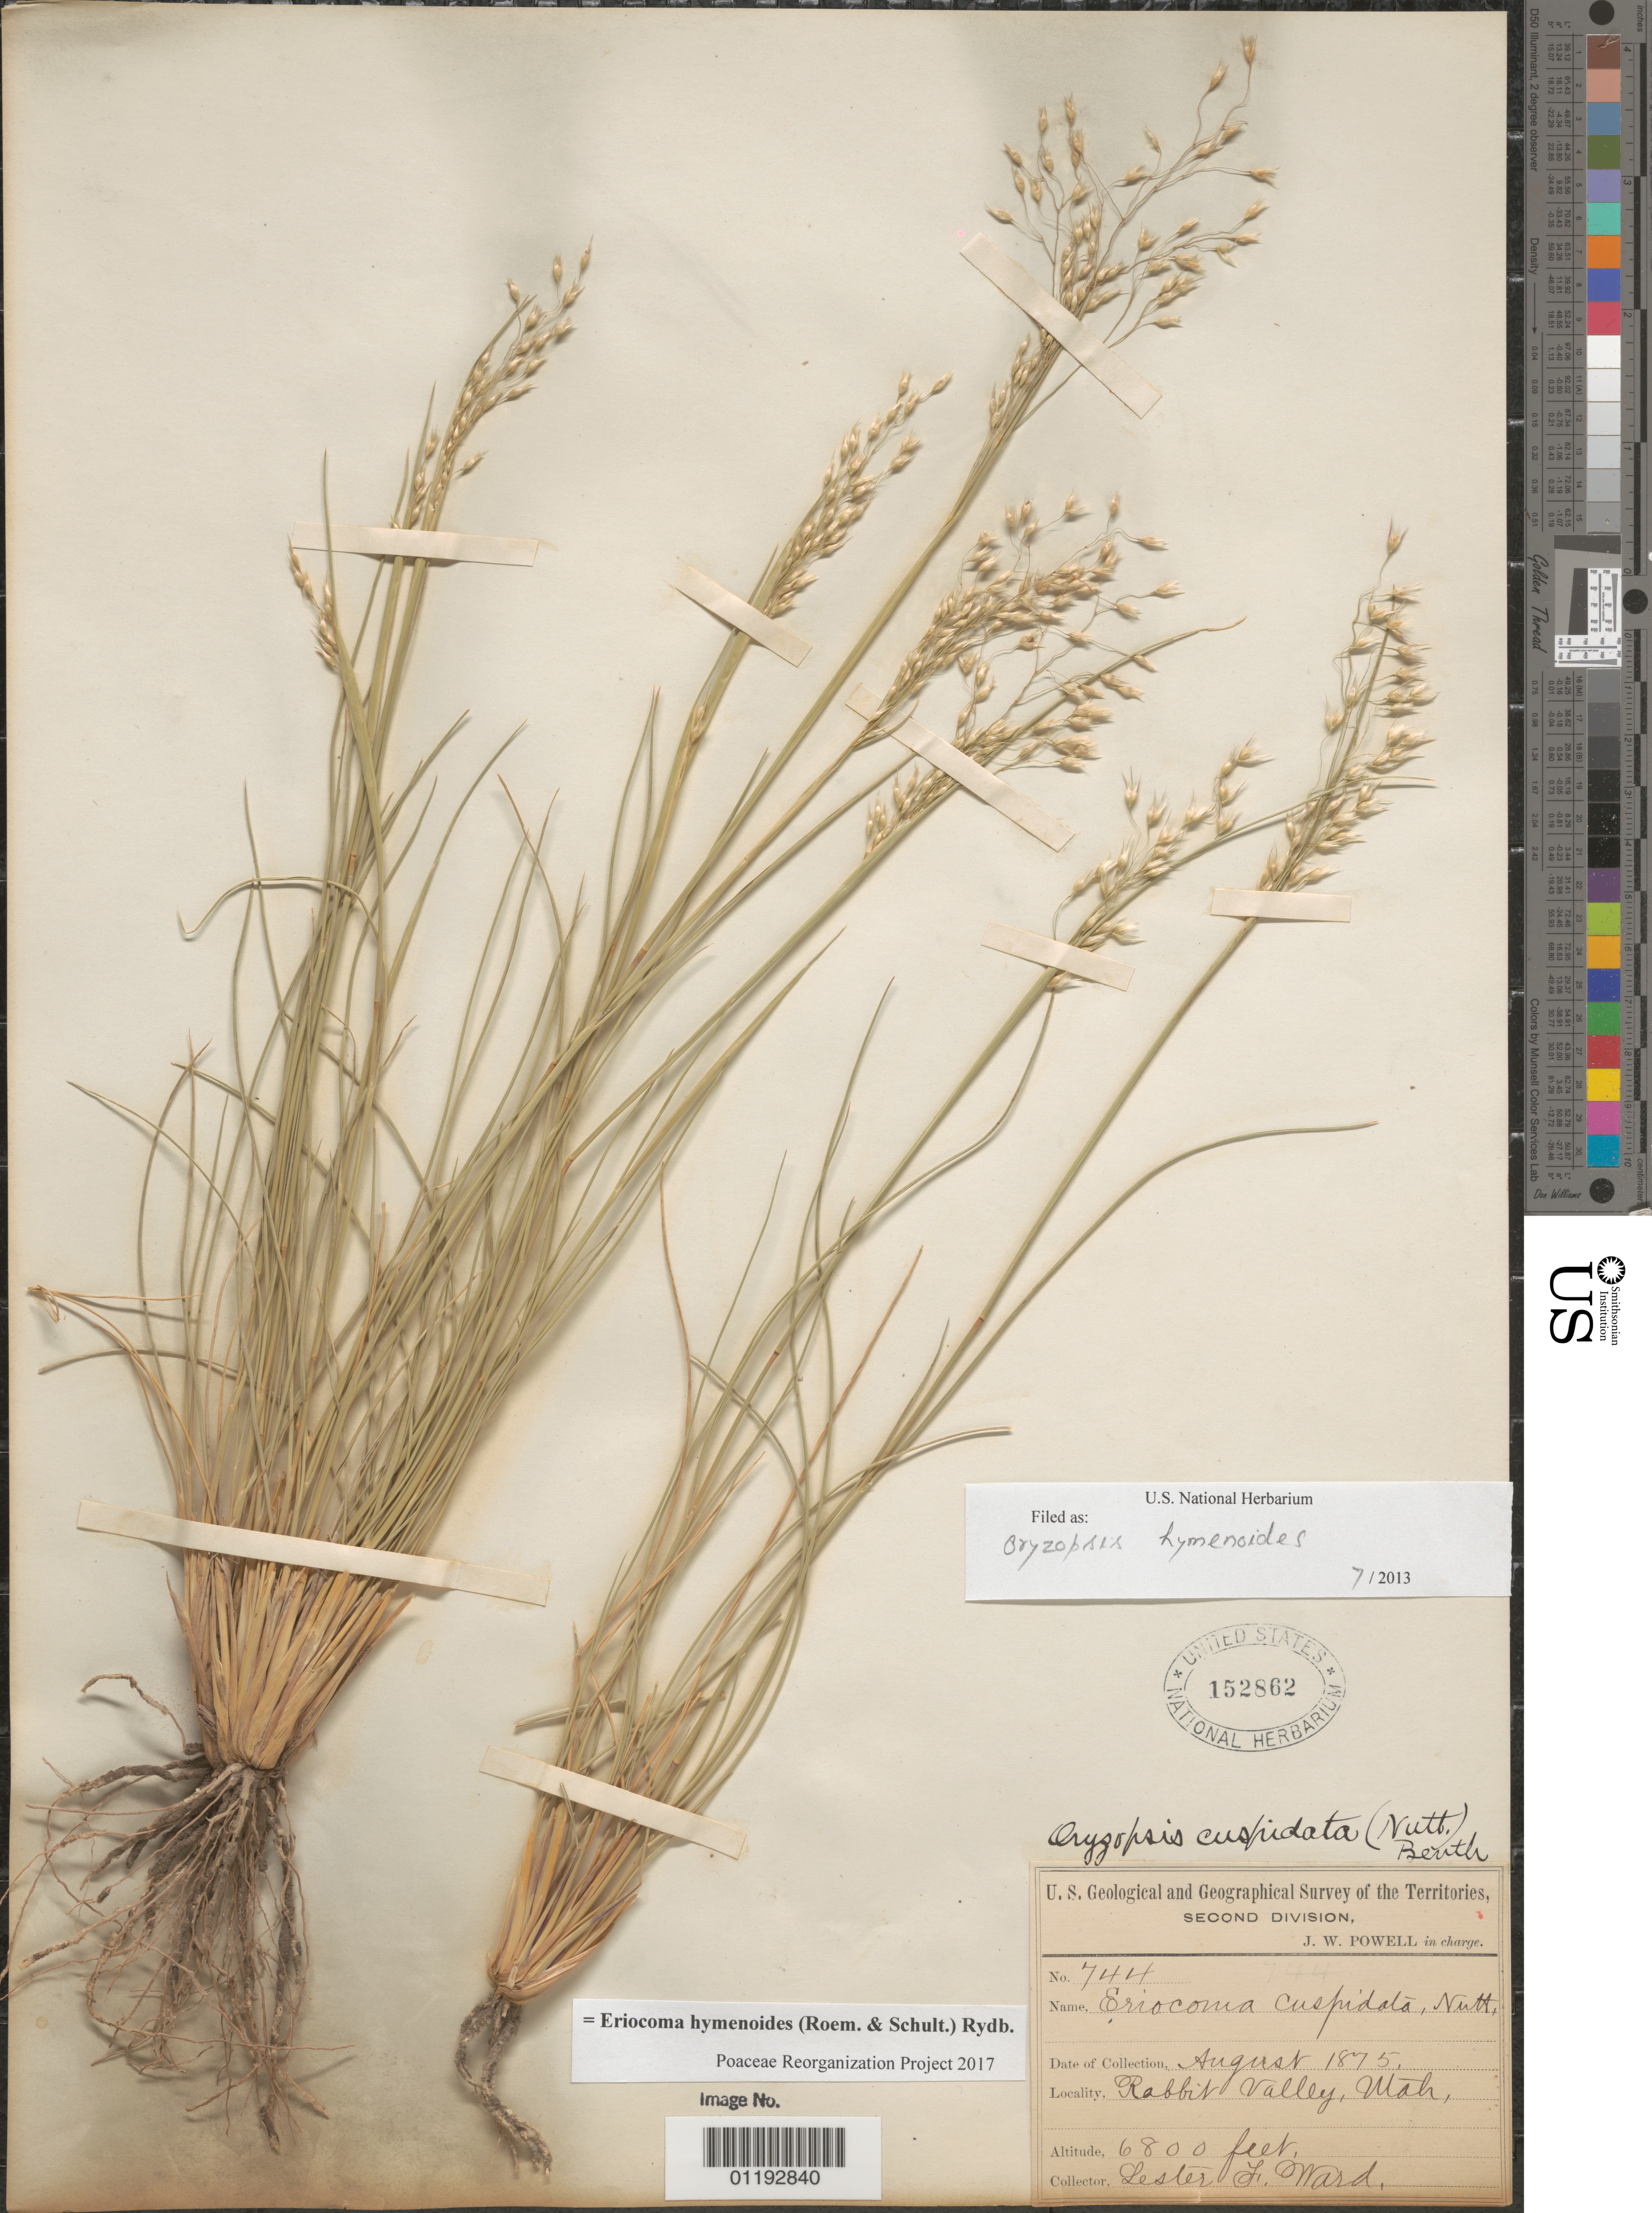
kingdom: Plantae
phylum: Tracheophyta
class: Liliopsida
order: Poales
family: Poaceae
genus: Eriocoma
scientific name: Eriocoma hymenoides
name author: (Roem. & Schult.) Rydb.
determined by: Poaceae Reorganization Project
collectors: L. F. Ward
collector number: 744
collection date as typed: Aug 1875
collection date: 1875-08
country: United States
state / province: Utah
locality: Rabbit Valley.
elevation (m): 2073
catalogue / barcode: US 152862